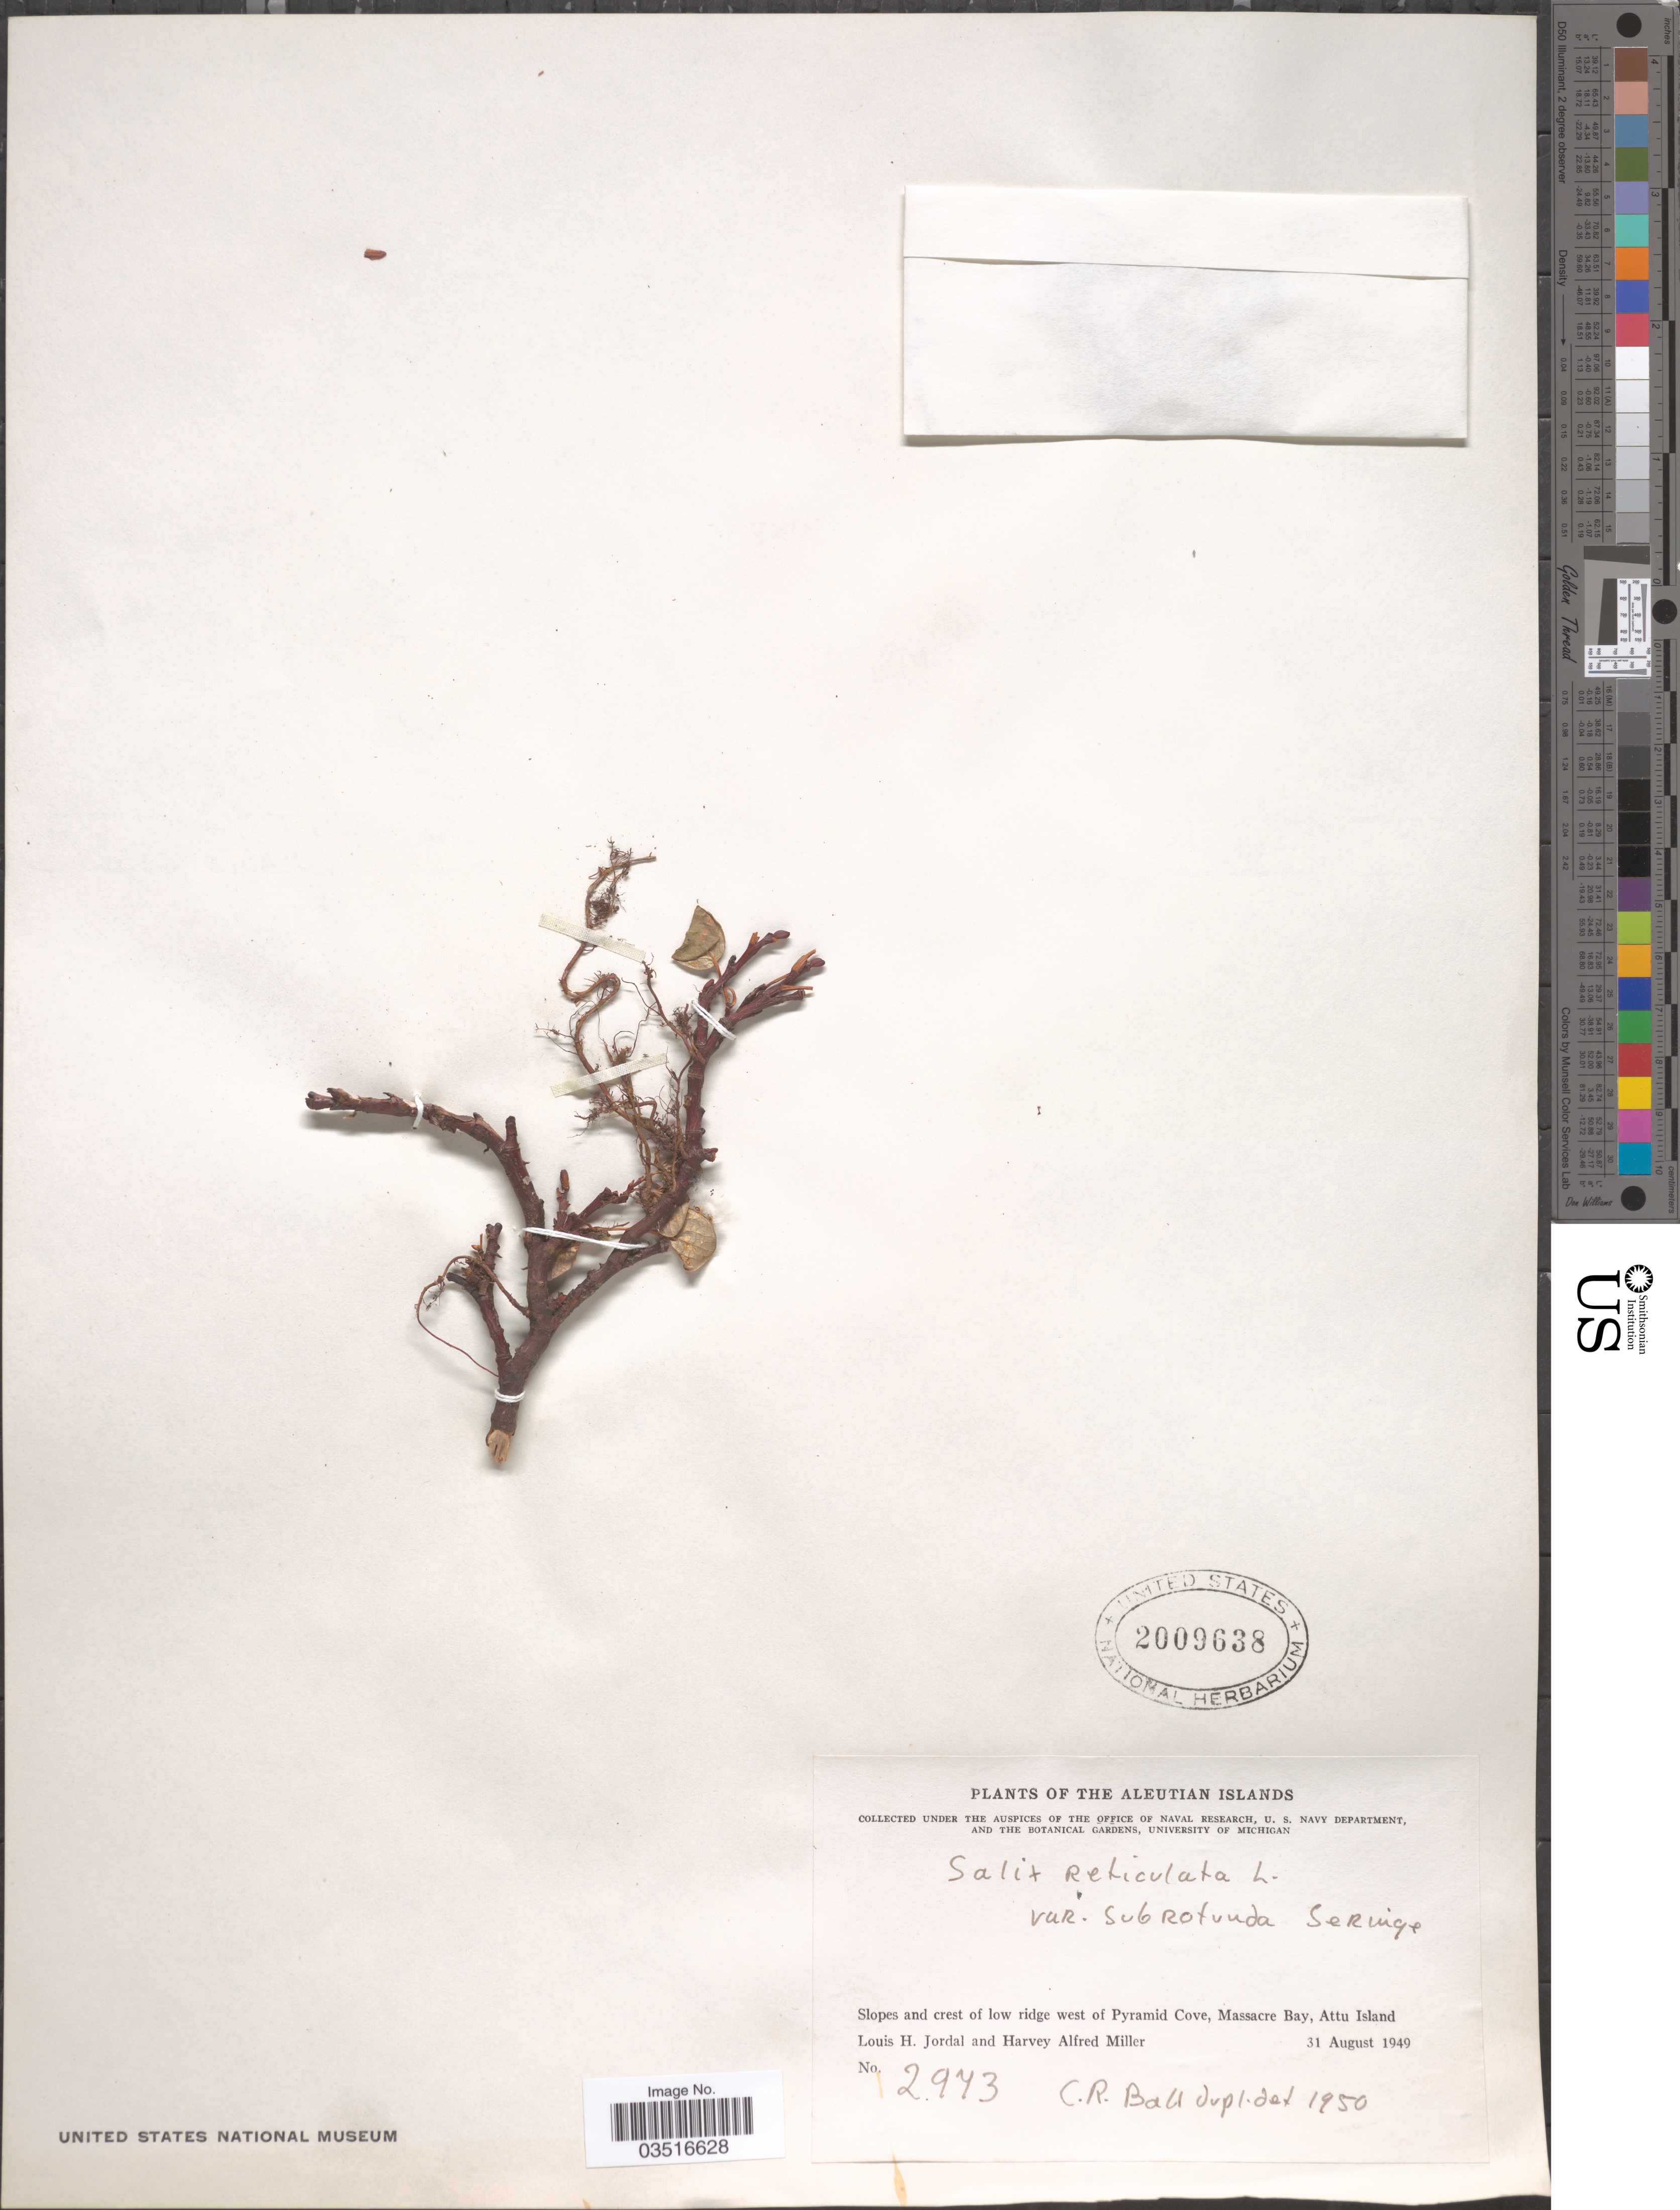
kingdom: Plantae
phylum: Tracheophyta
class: Magnoliopsida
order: Malpighiales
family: Salicaceae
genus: Salix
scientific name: Salix reticulata var. subrotunda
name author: Ser.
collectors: L. Jordal & H. A. Miller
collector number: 2973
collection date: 1949-08-31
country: United States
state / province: Alaska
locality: Aleutian Islands. Slopes and crest of low ridge west of Pyramid Cove, Massacre Bay, Attu Island.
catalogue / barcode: US 2009638